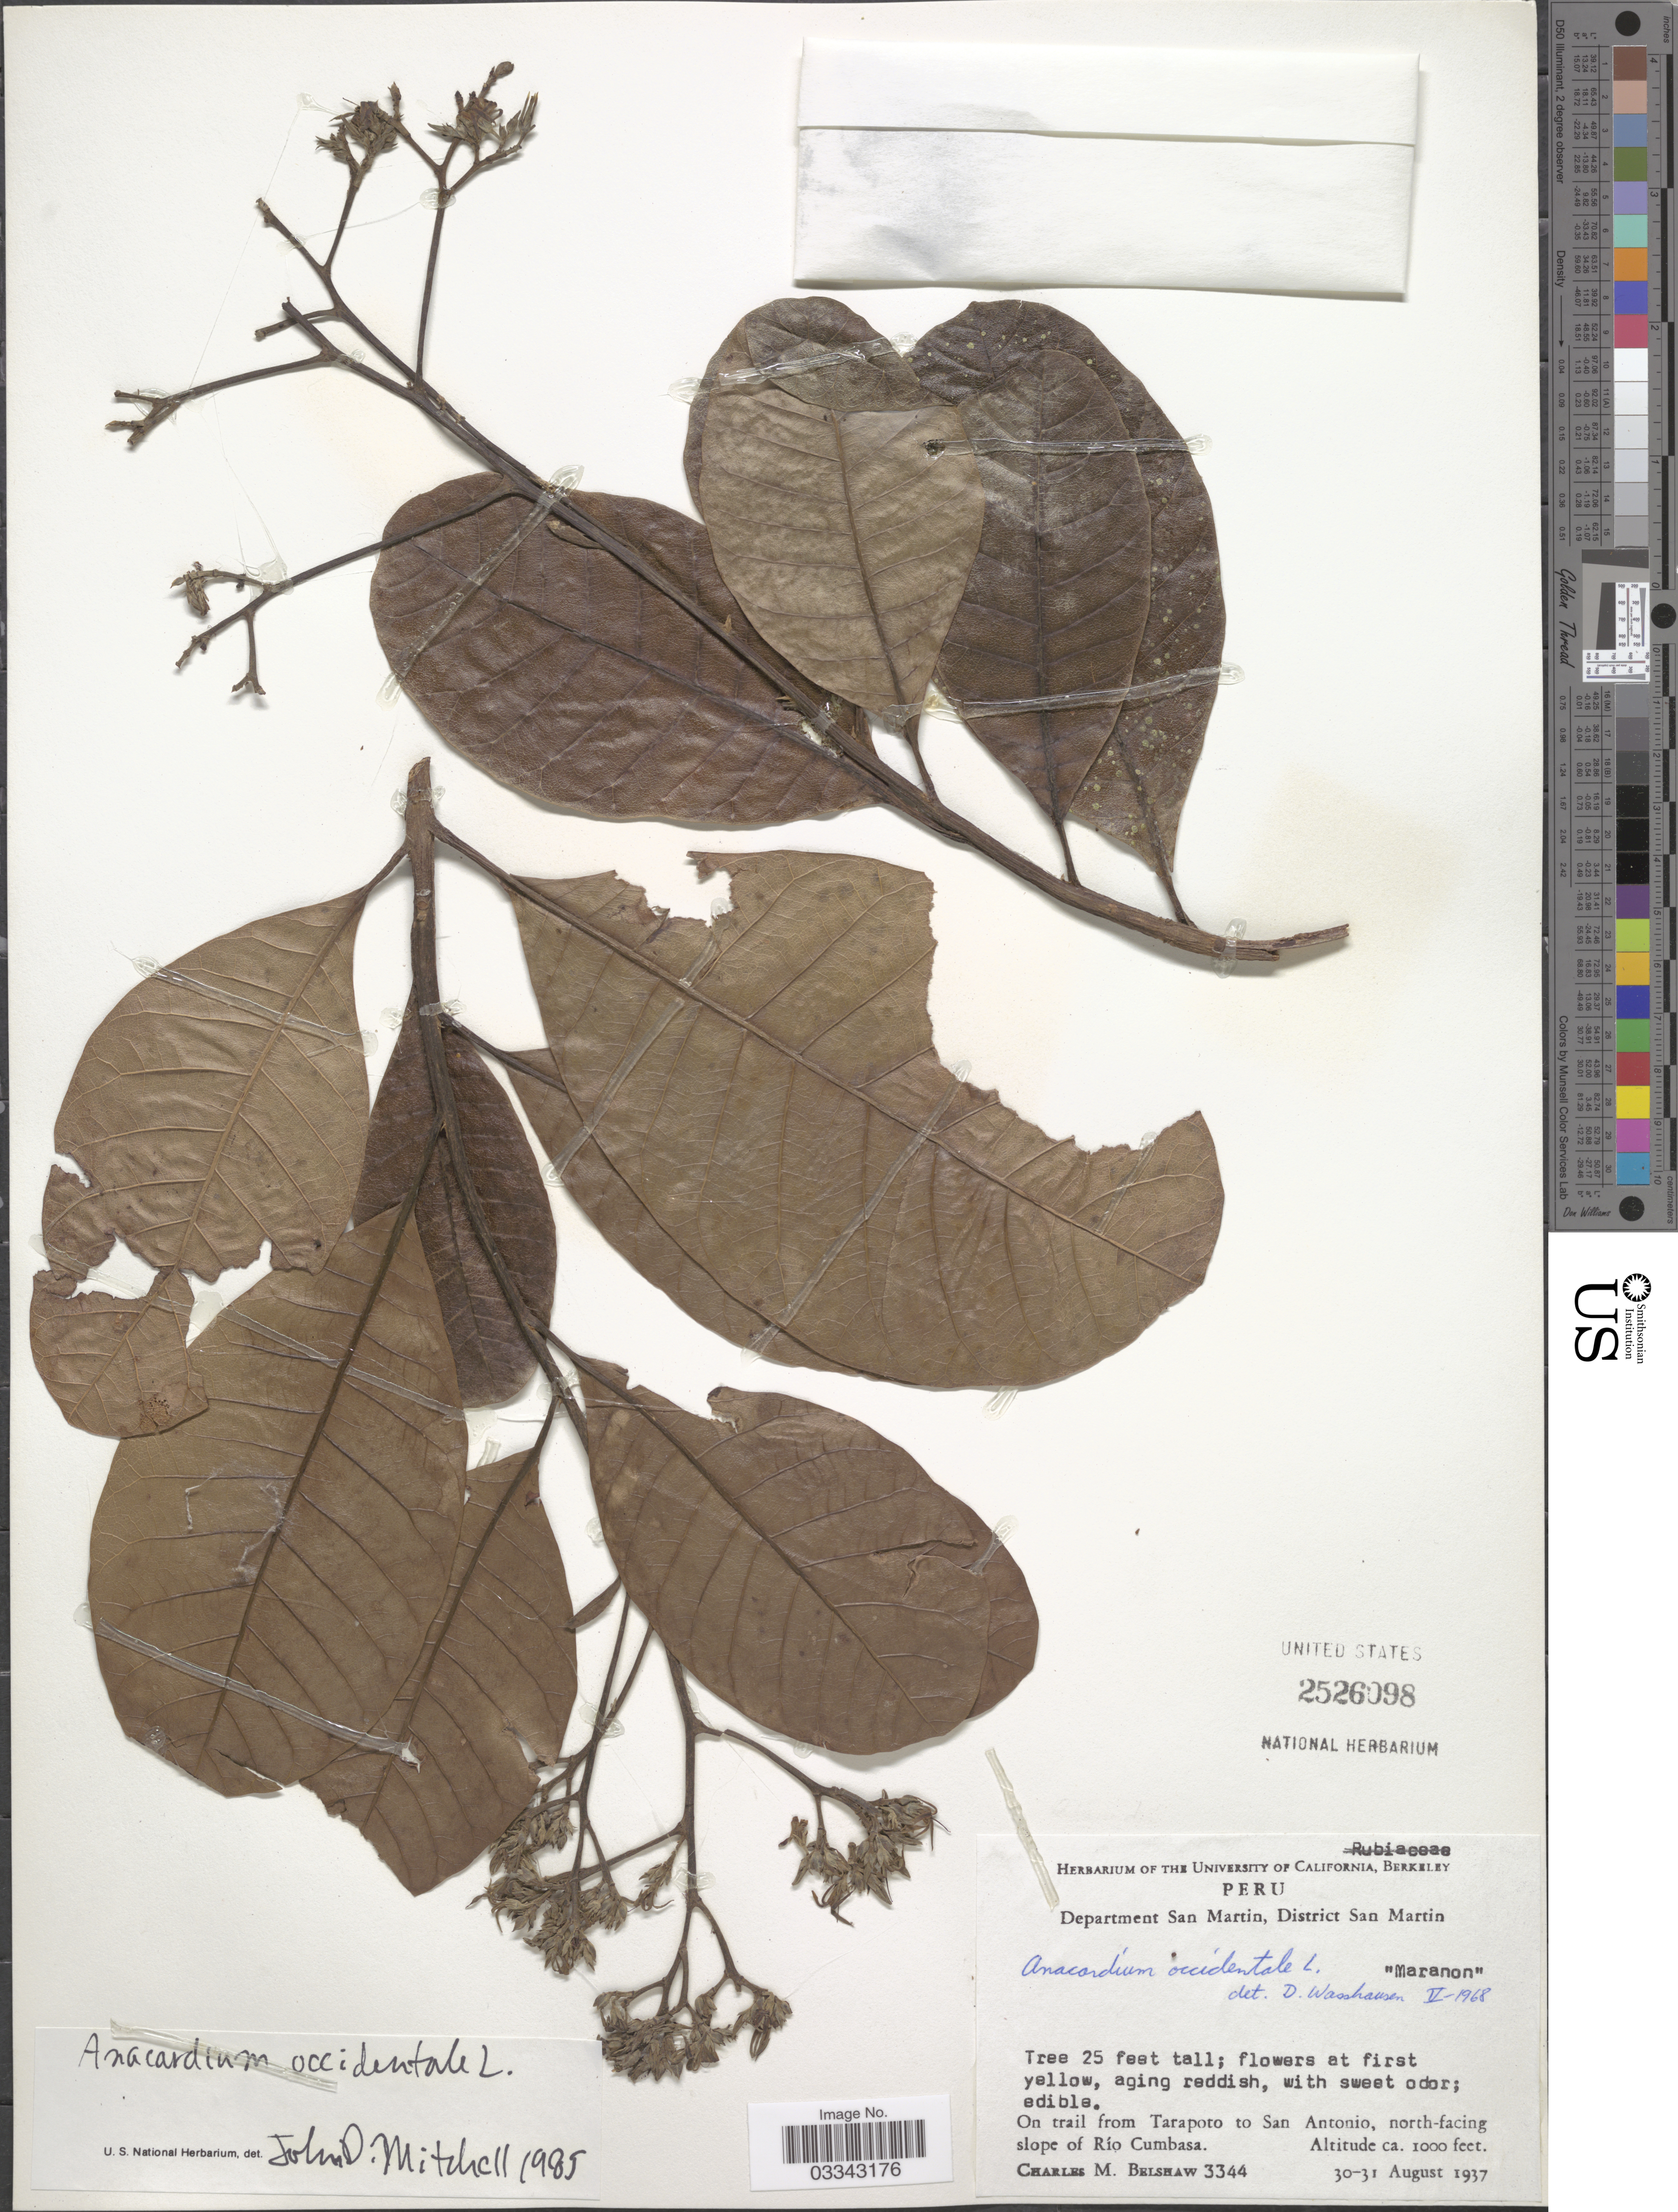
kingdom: Plantae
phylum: Tracheophyta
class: Magnoliopsida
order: Sapindales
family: Anacardiaceae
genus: Anacardium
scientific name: Anacardium occidentale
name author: L.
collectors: C. Shaw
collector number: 3344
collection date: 1937-08-30/1937-08-31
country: Peru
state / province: San Martín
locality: Department of San Martin, District San Martin, On trail from Tarapoto to San Antonio, north-facing slope of Río Cumbasa.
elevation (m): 305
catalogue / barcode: US 2526098